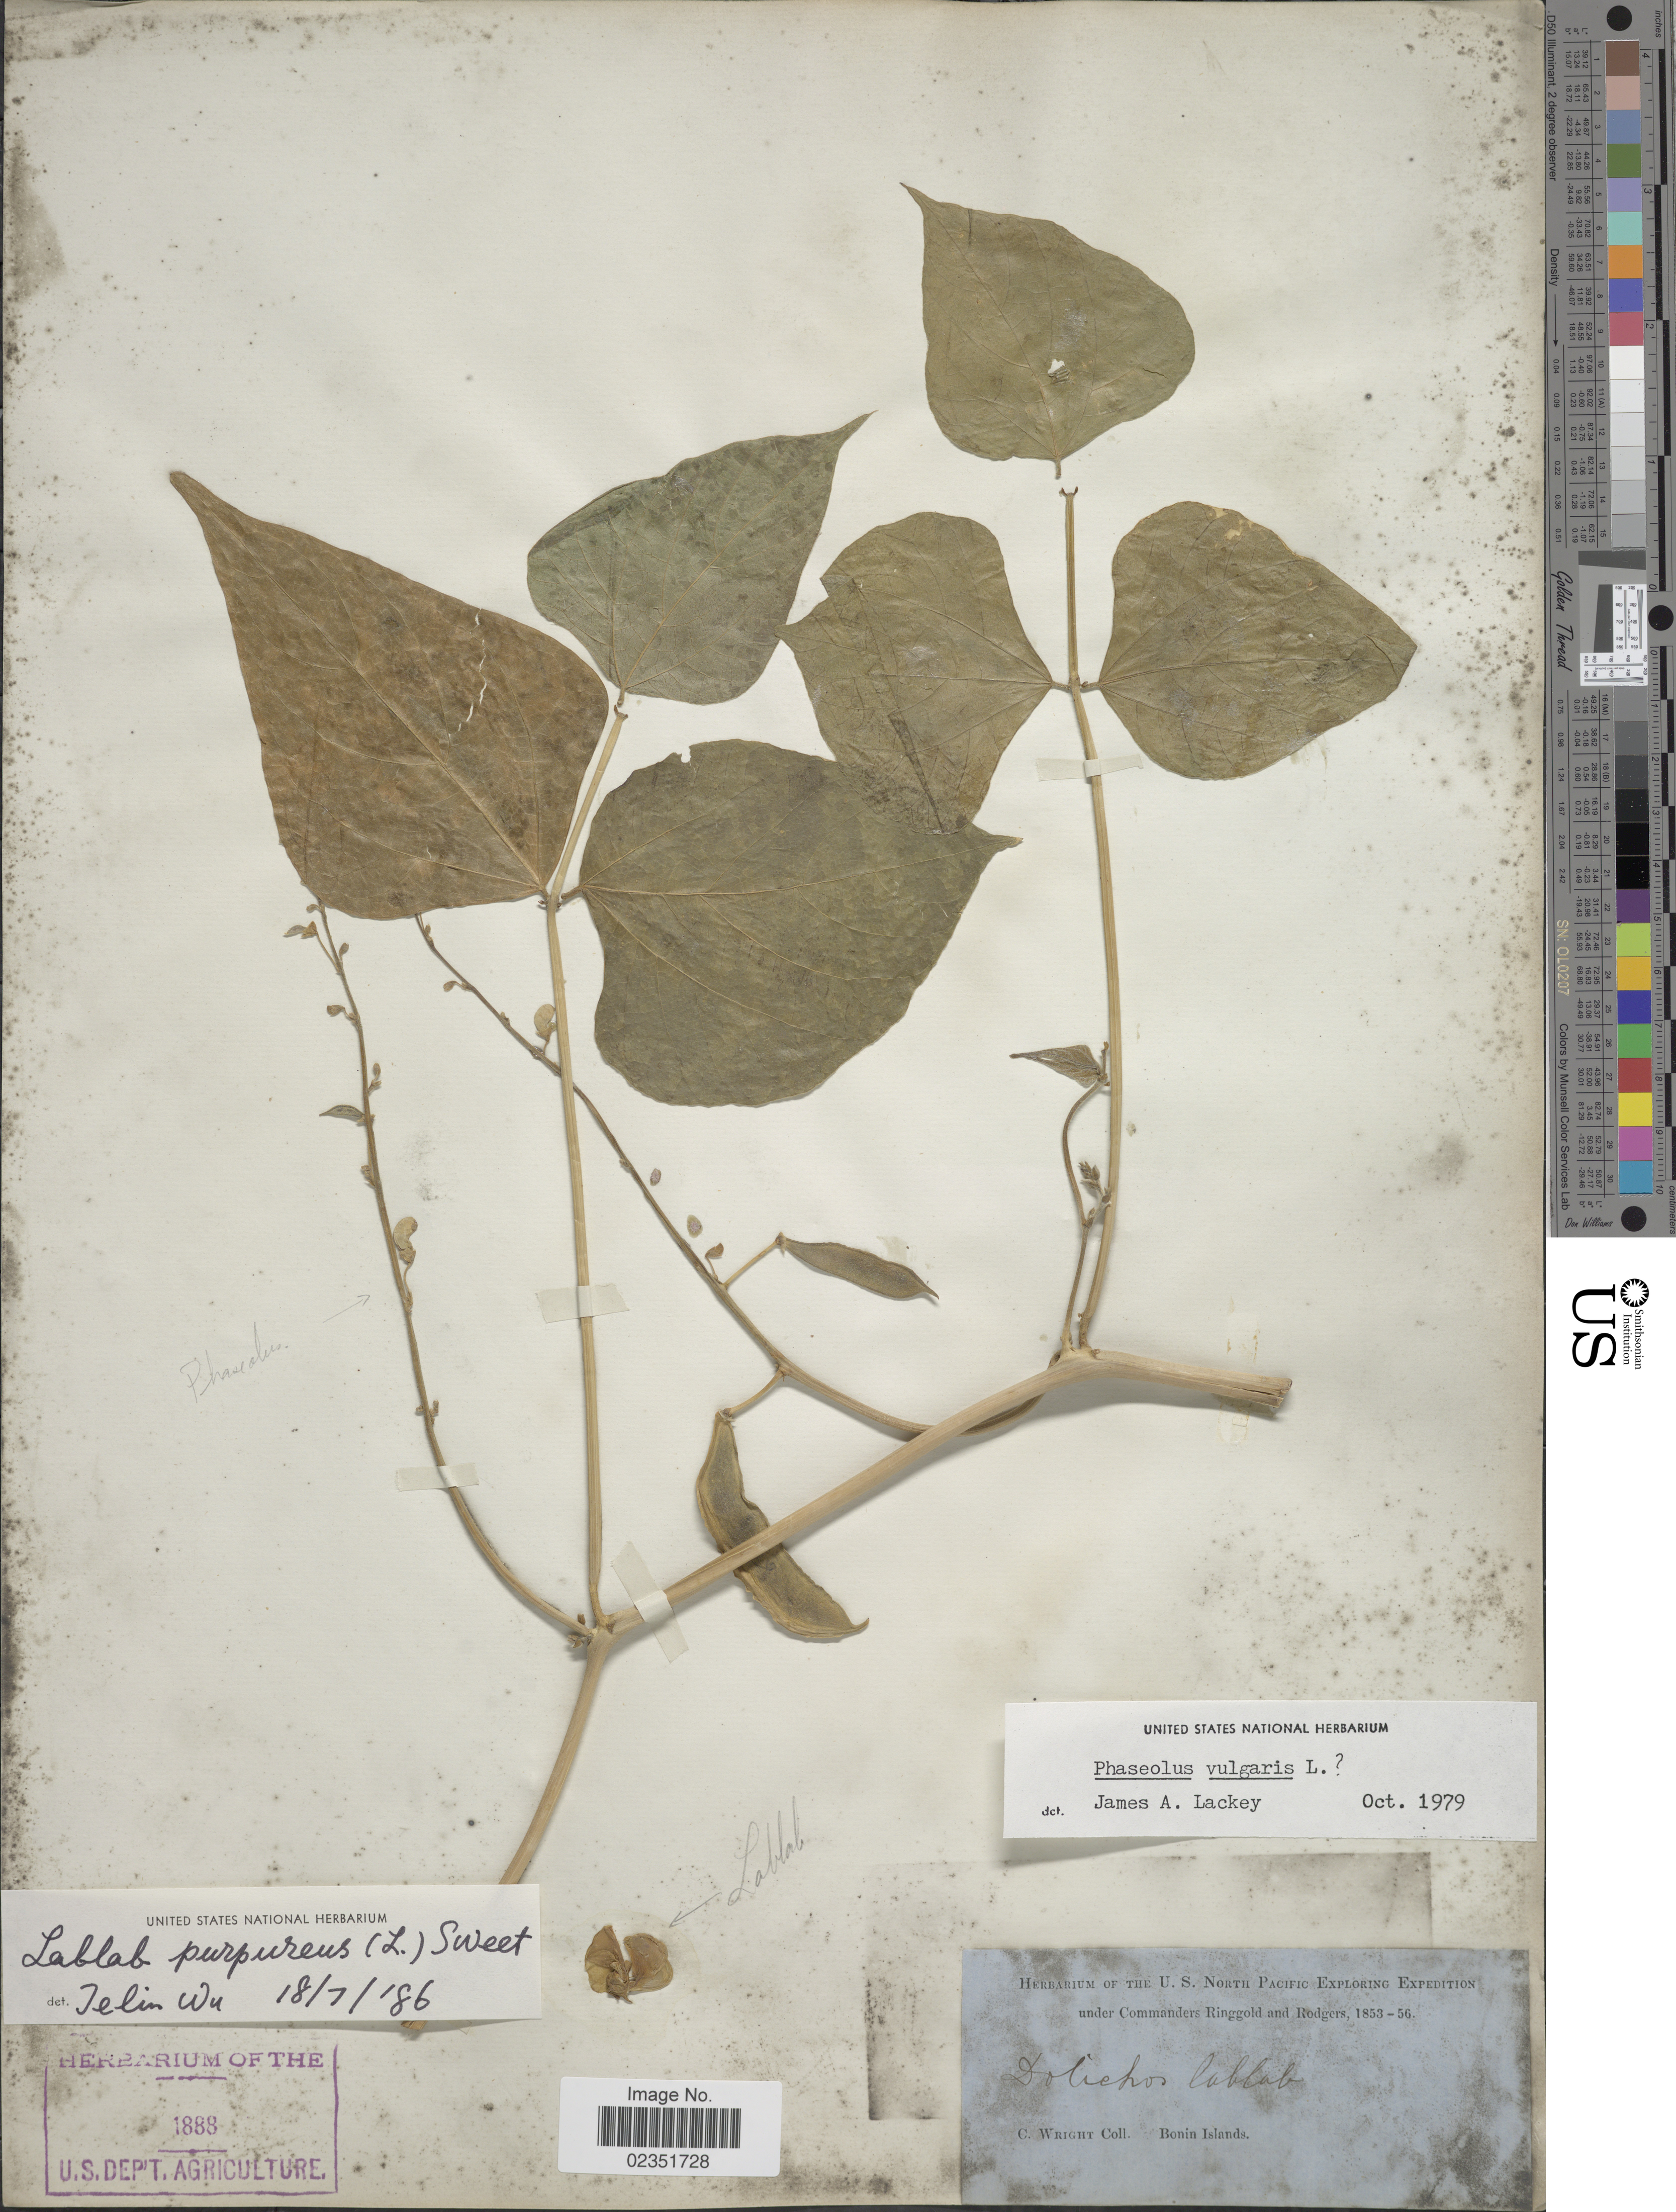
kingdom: Plantae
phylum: Tracheophyta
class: Magnoliopsida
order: Fabales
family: Fabaceae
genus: Phaseolus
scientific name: Phaseolus vulgaris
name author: L.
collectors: C. Wright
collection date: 1853/1856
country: Japan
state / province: Tokyo, Federal City of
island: Bonin Islands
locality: Bonin Islands